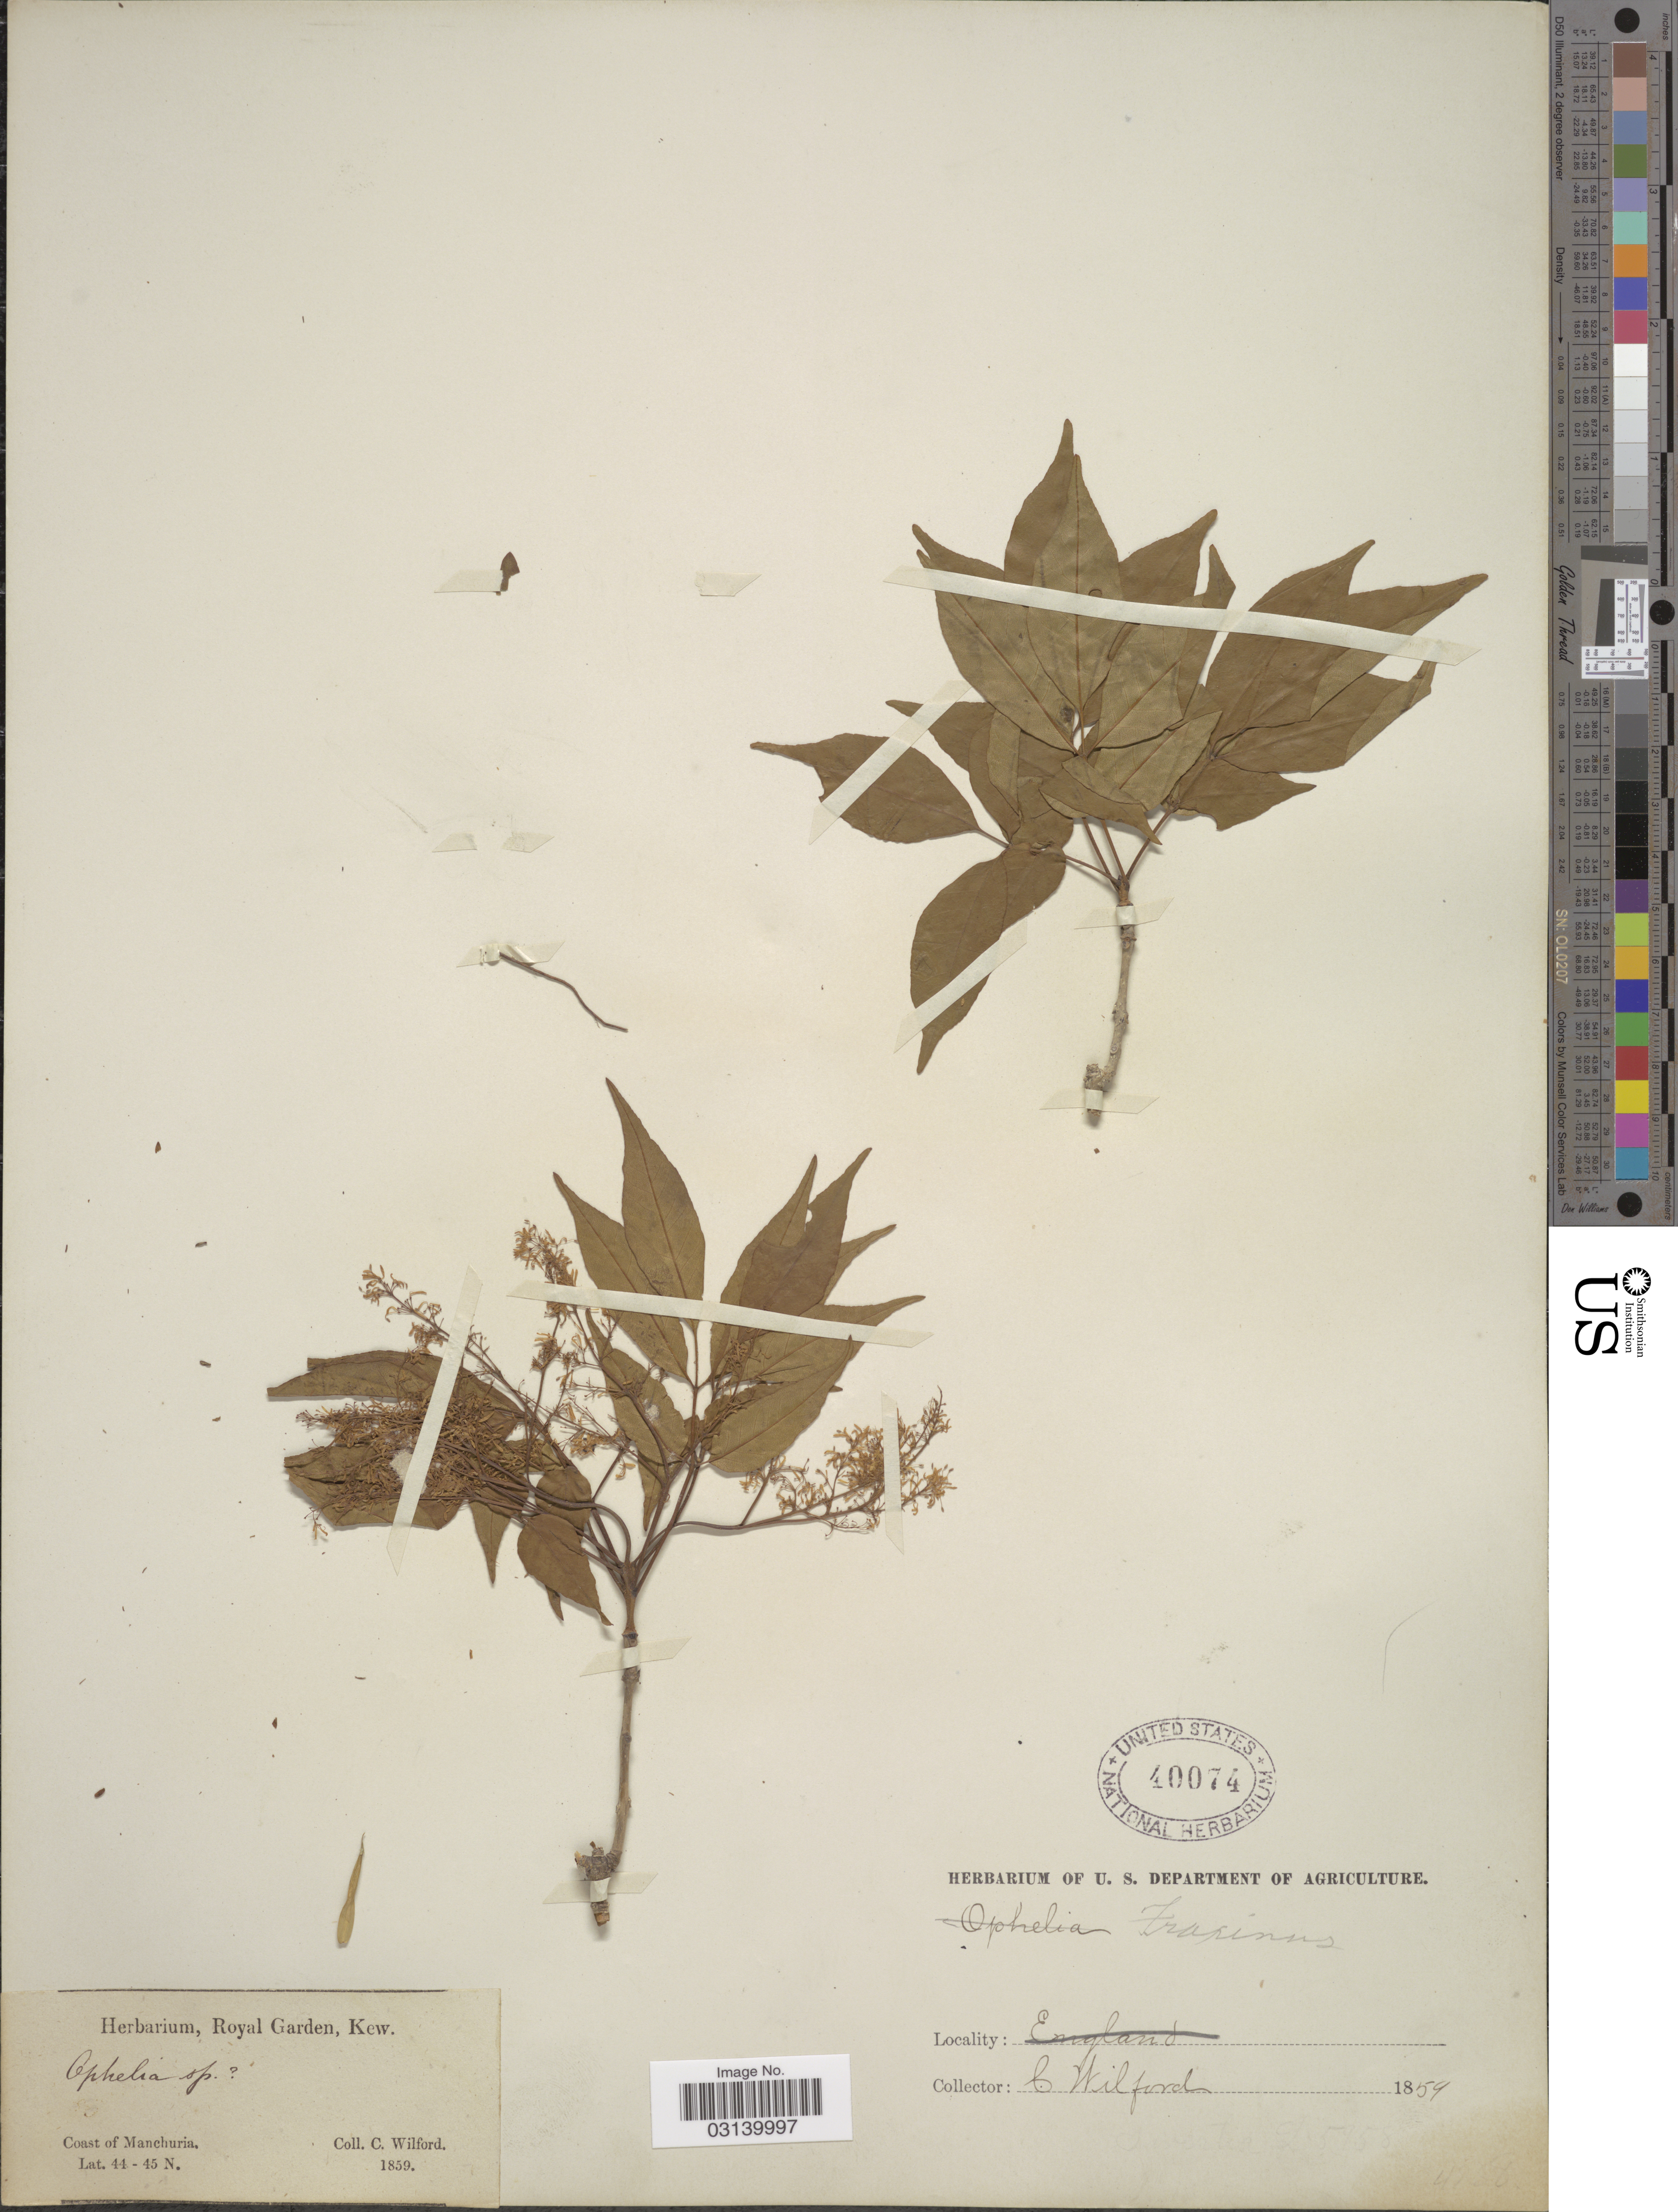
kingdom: Plantae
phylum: Tracheophyta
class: Magnoliopsida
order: Lamiales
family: Oleaceae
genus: Fraxinus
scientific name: Fraxinus sp.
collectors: C. Wilford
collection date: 1859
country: China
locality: Coast of Manchuria.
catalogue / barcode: US 40074